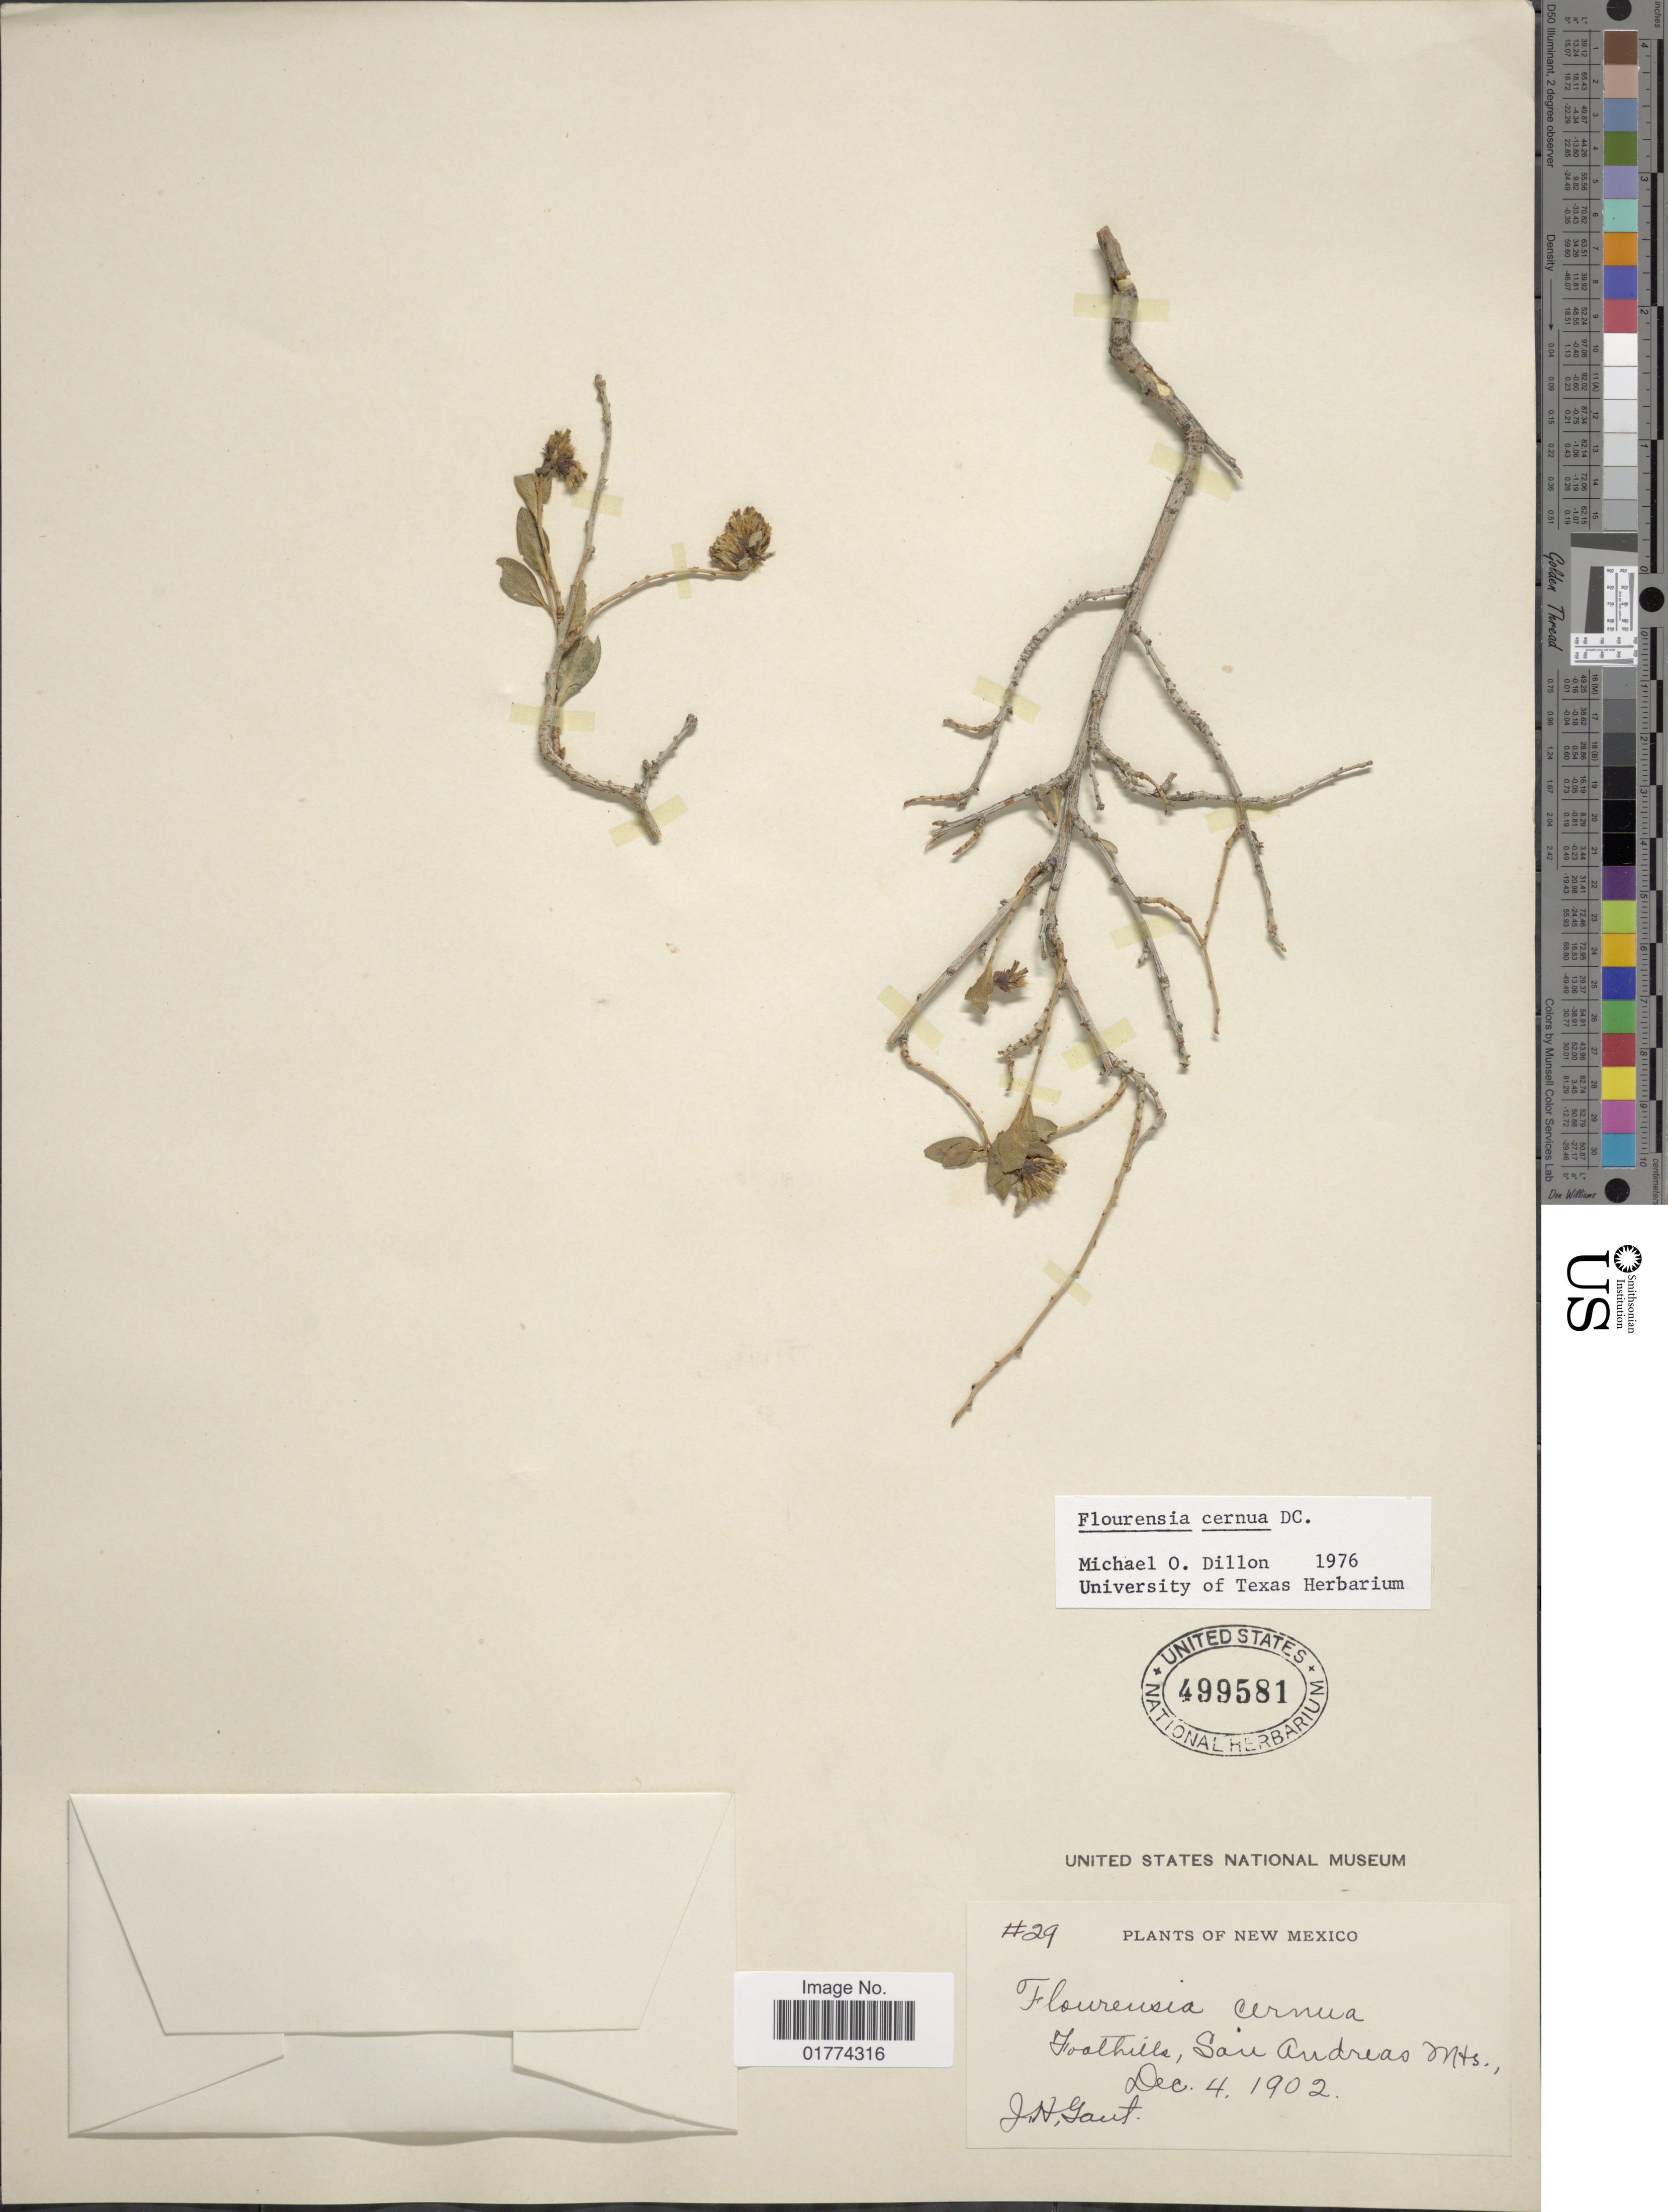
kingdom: Plantae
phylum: Tracheophyta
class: Magnoliopsida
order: Asterales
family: Asteraceae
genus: Flourensia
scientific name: Flourensia cernua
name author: DC.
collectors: J. Gaut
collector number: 29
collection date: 1902-12-04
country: United States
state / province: New Mexico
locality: Foothills, San Andreas Mts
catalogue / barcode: US 499581